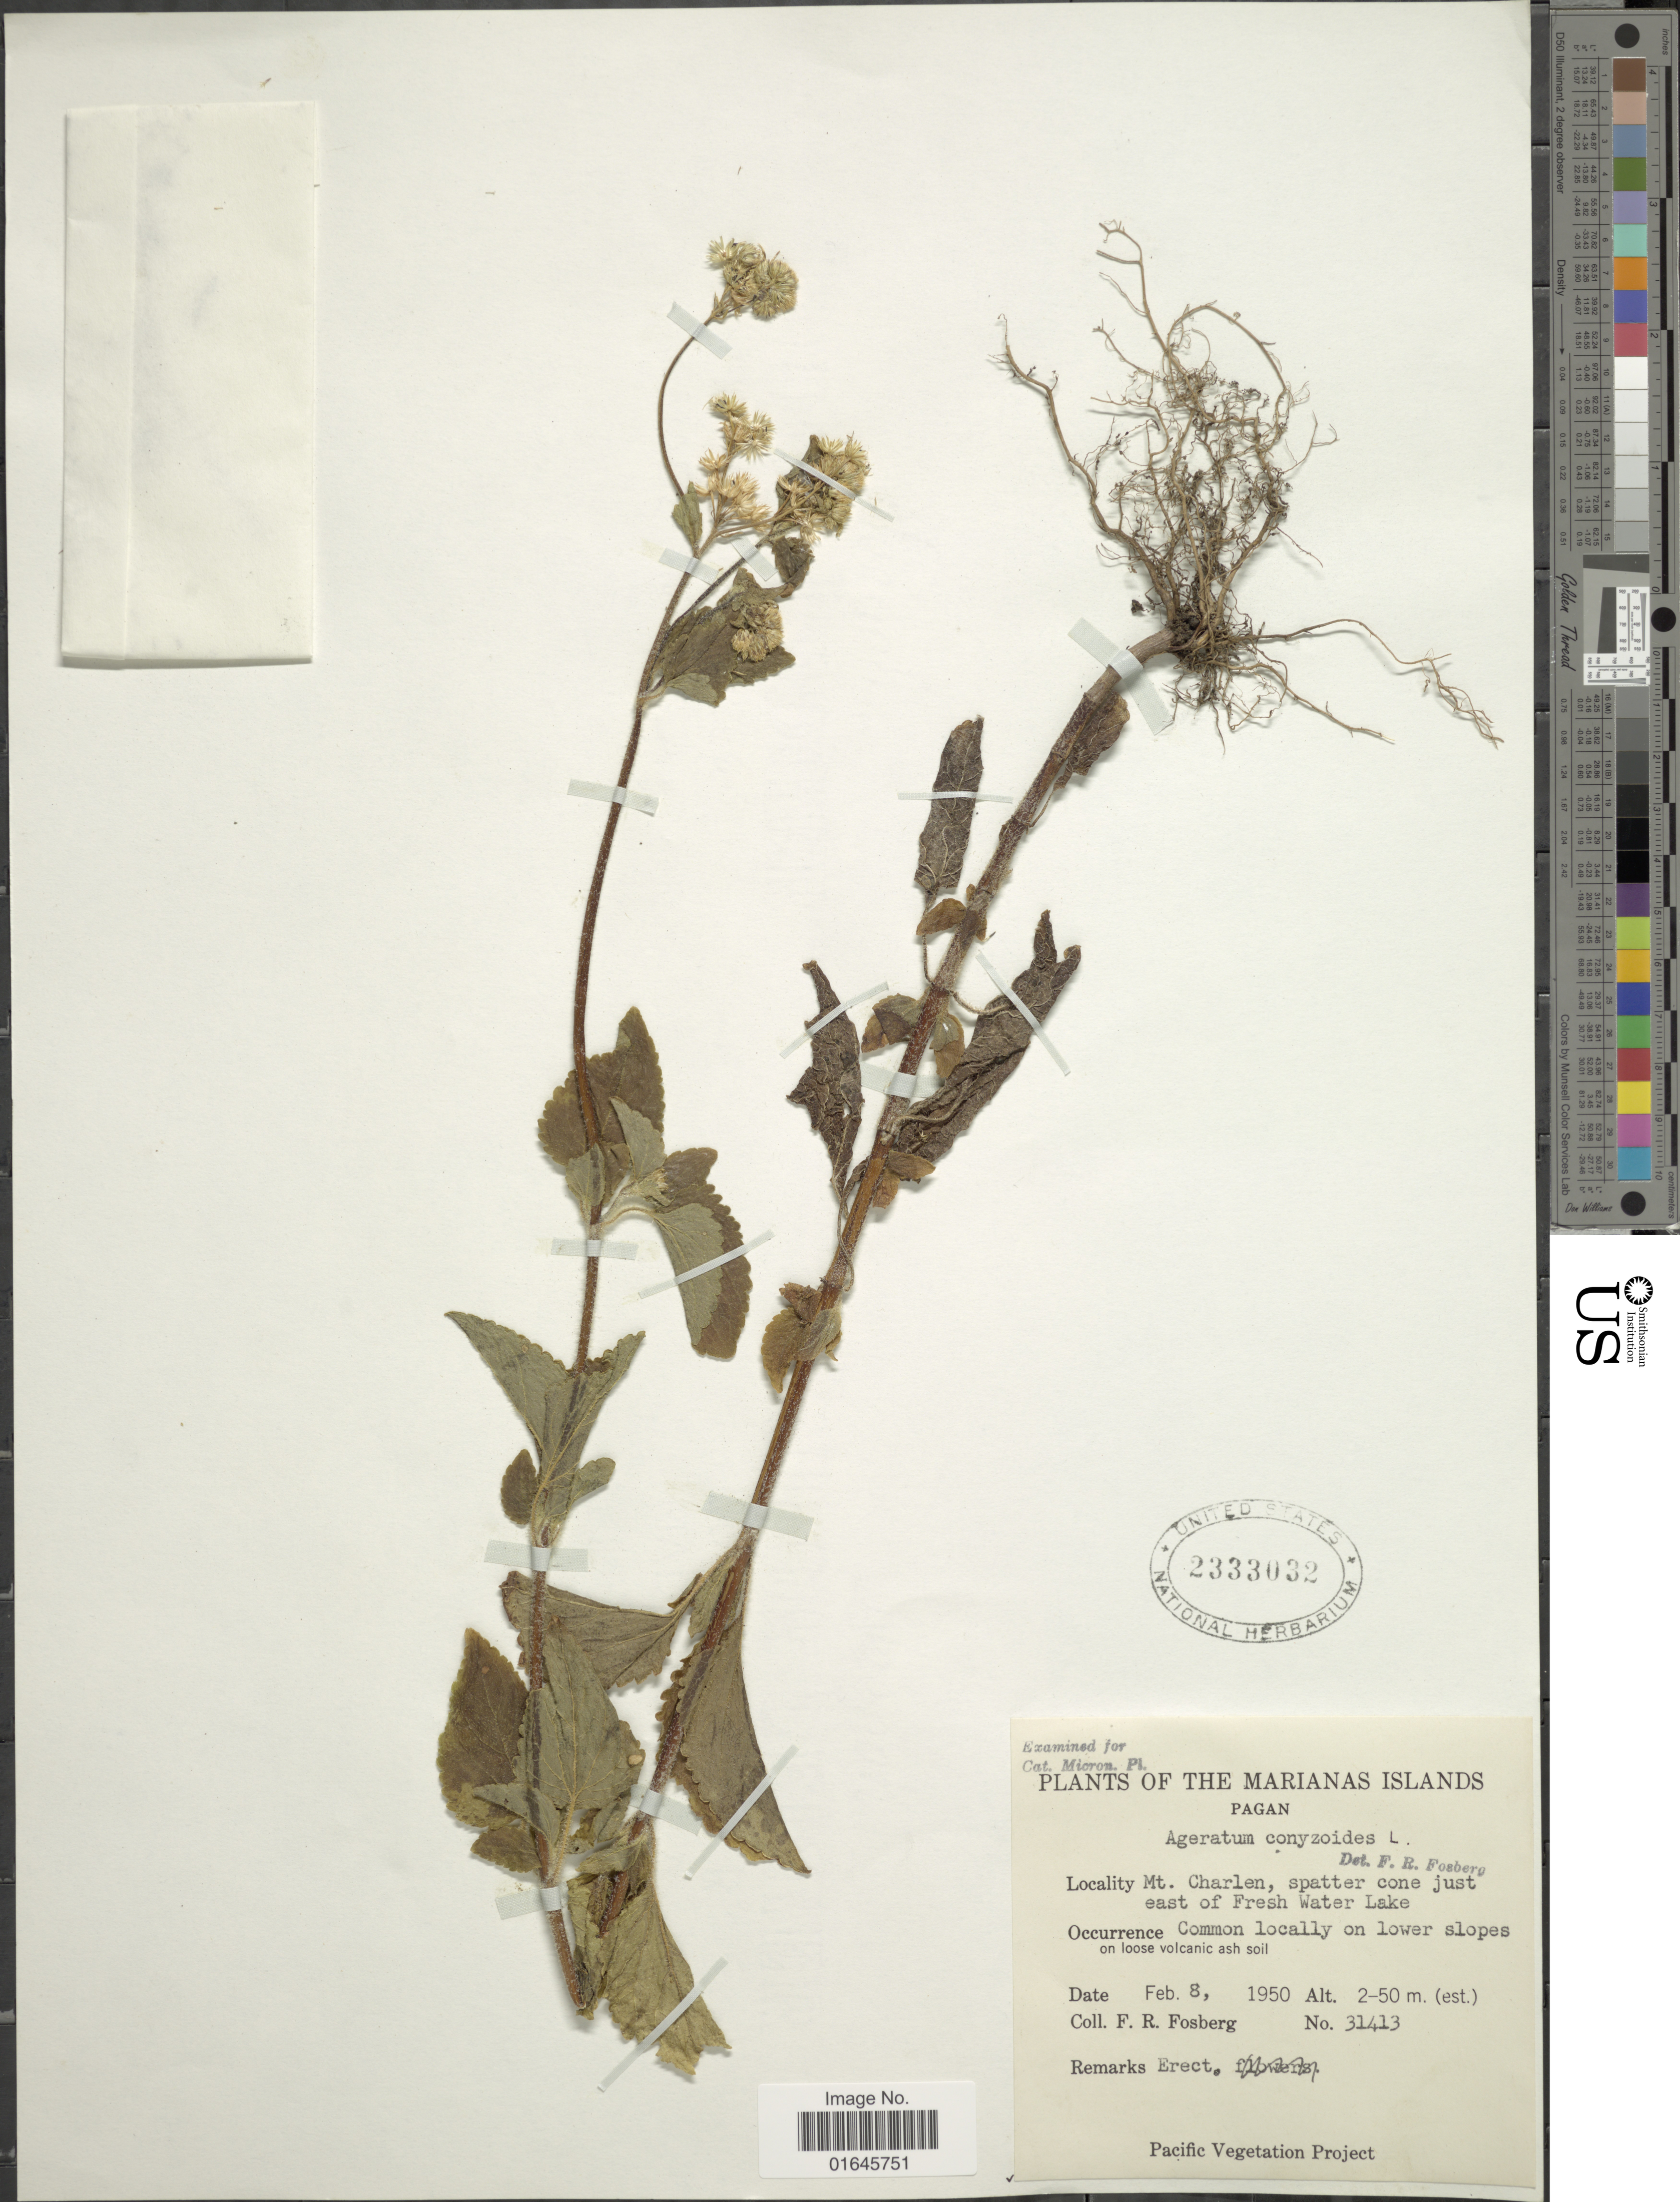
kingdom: Plantae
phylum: Tracheophyta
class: Magnoliopsida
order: Asterales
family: Asteraceae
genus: Ageratum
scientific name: Ageratum conyzoides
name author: L.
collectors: F. R. Fosberg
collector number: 31413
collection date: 1950-02-08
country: Northern Mariana Islands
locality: Pagan, The Mariana Island, Mt. Charlen, spatter cone just east of Fresh Water Lake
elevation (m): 2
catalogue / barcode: US 2333032